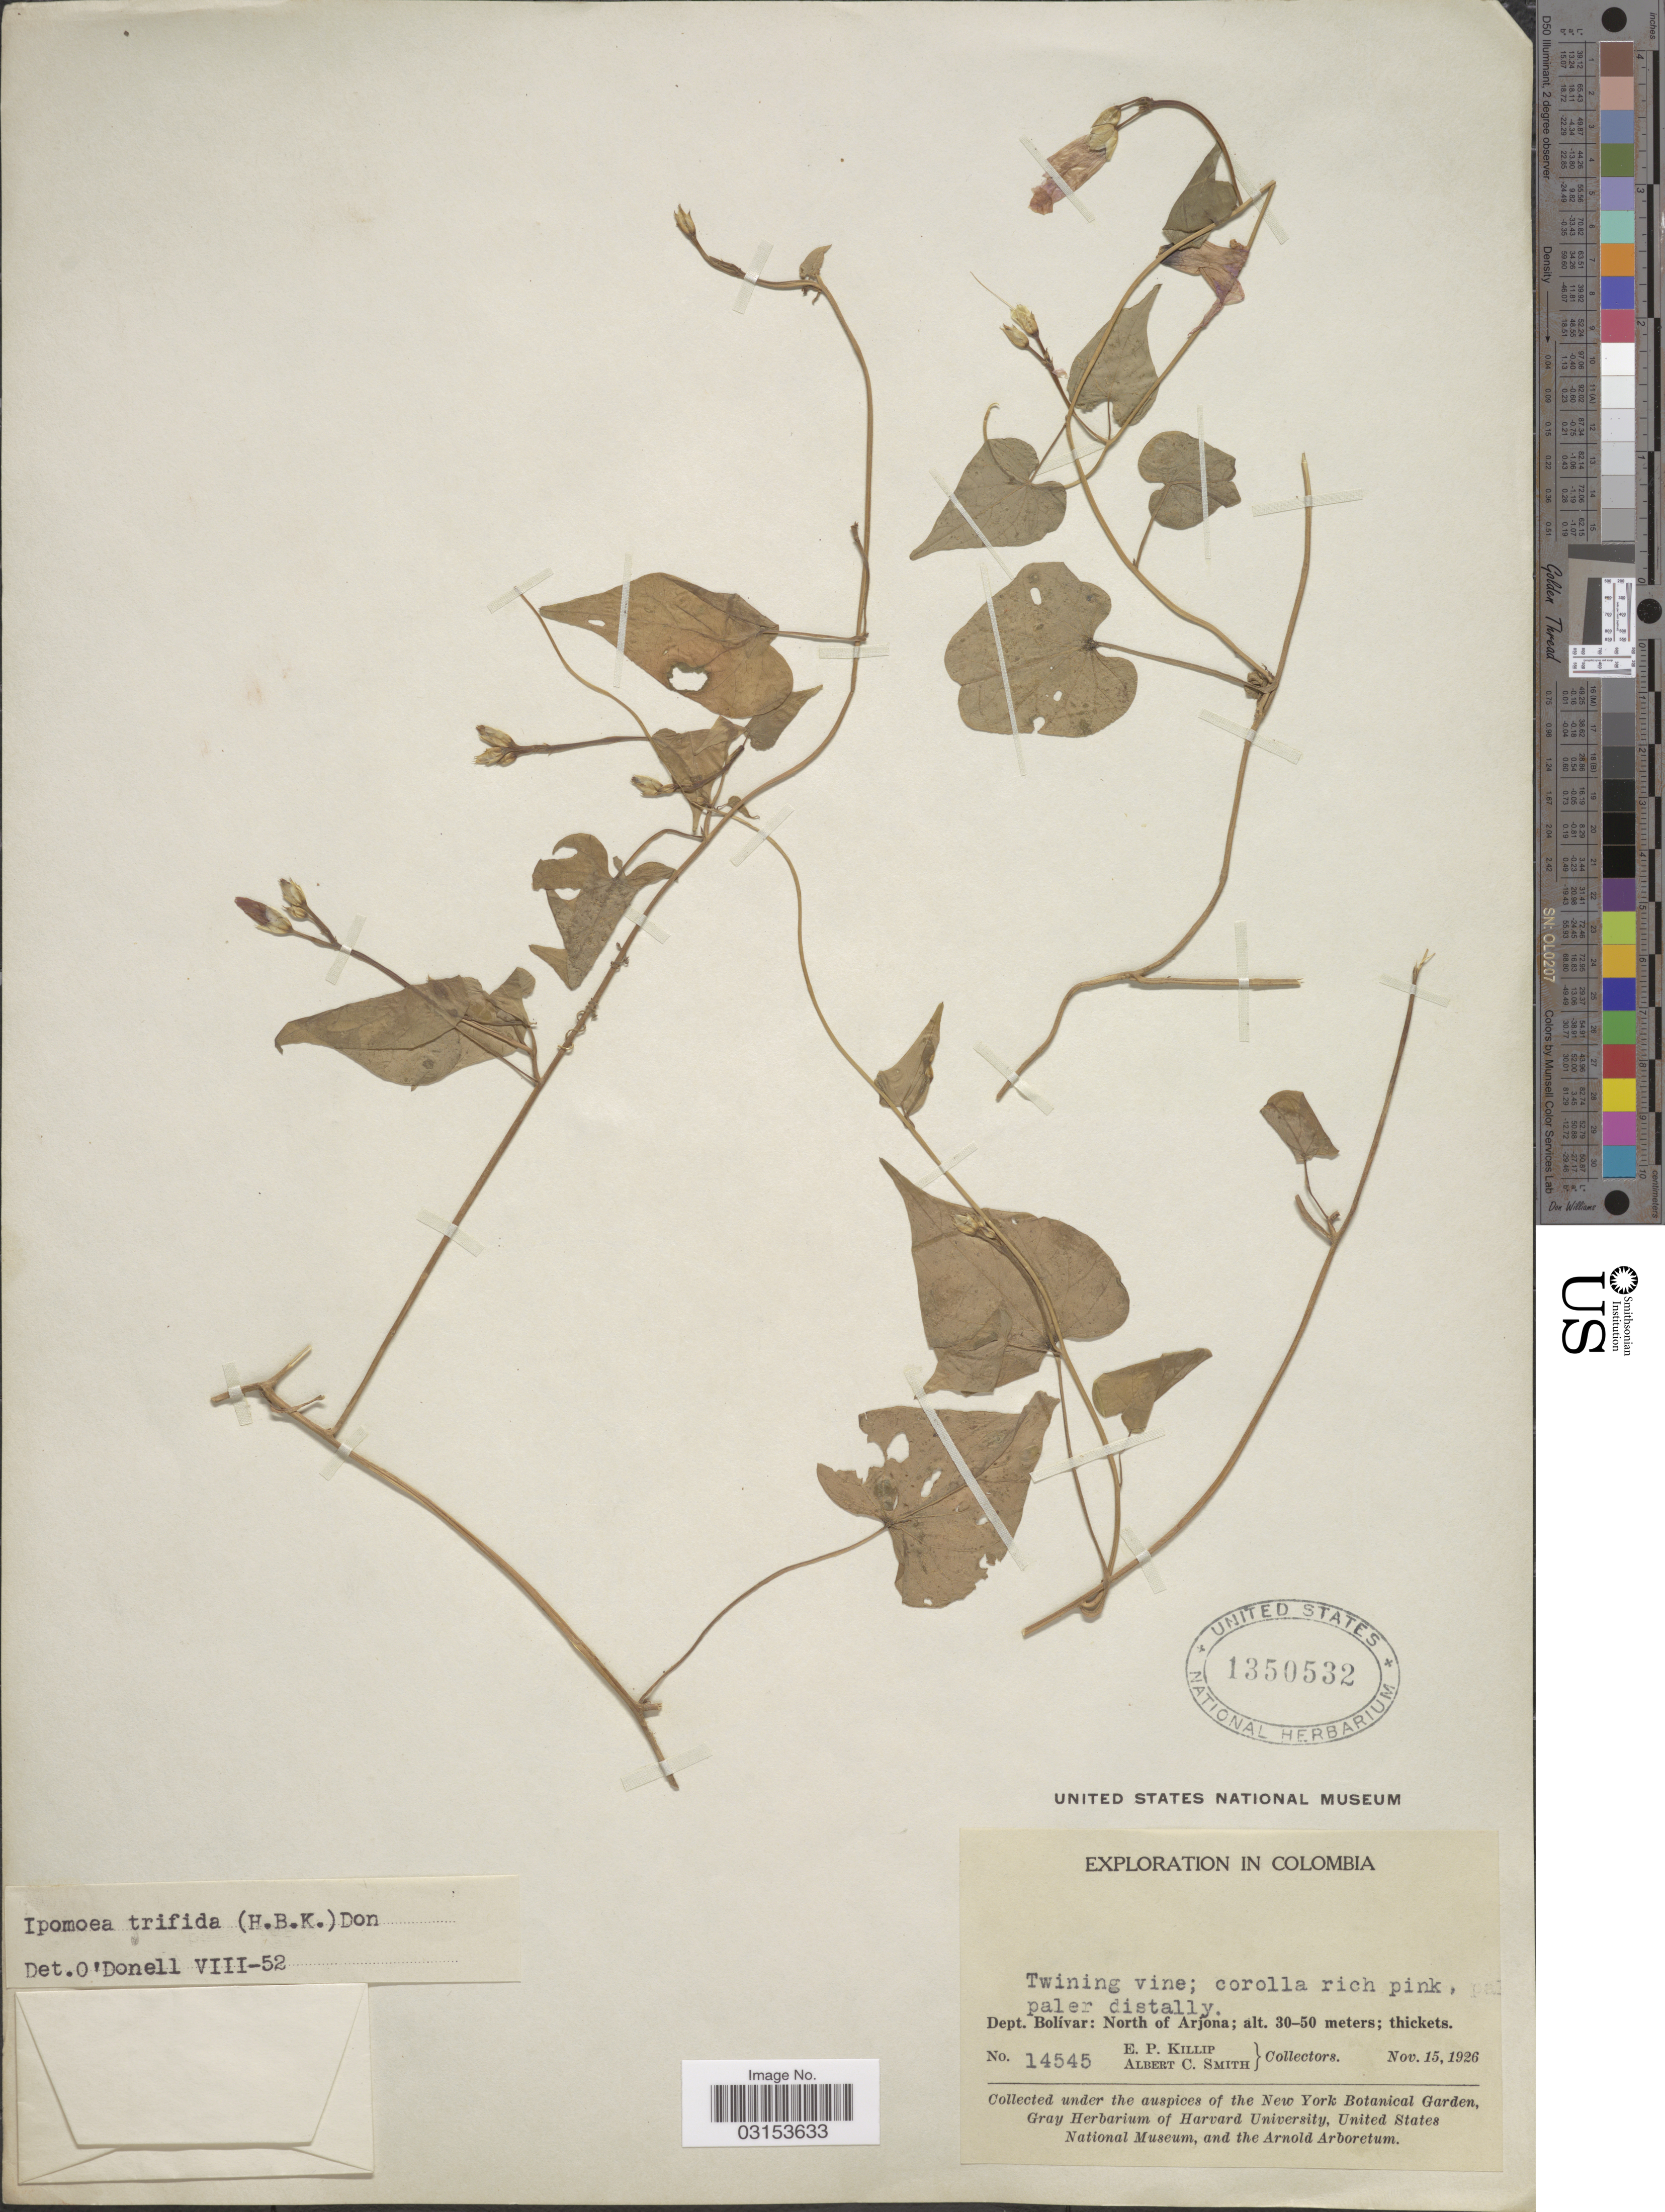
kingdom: Plantae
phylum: Tracheophyta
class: Magnoliopsida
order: Solanales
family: Convolvulaceae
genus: Ipomoea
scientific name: Ipomoea trifida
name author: (Kunth) G. Don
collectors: E. P. Killip & A. C. Smith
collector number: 14545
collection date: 1926-11-15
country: Colombia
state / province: Bolívar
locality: Dept. Bolívar: North of Arjona.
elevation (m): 30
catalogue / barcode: US 1350532